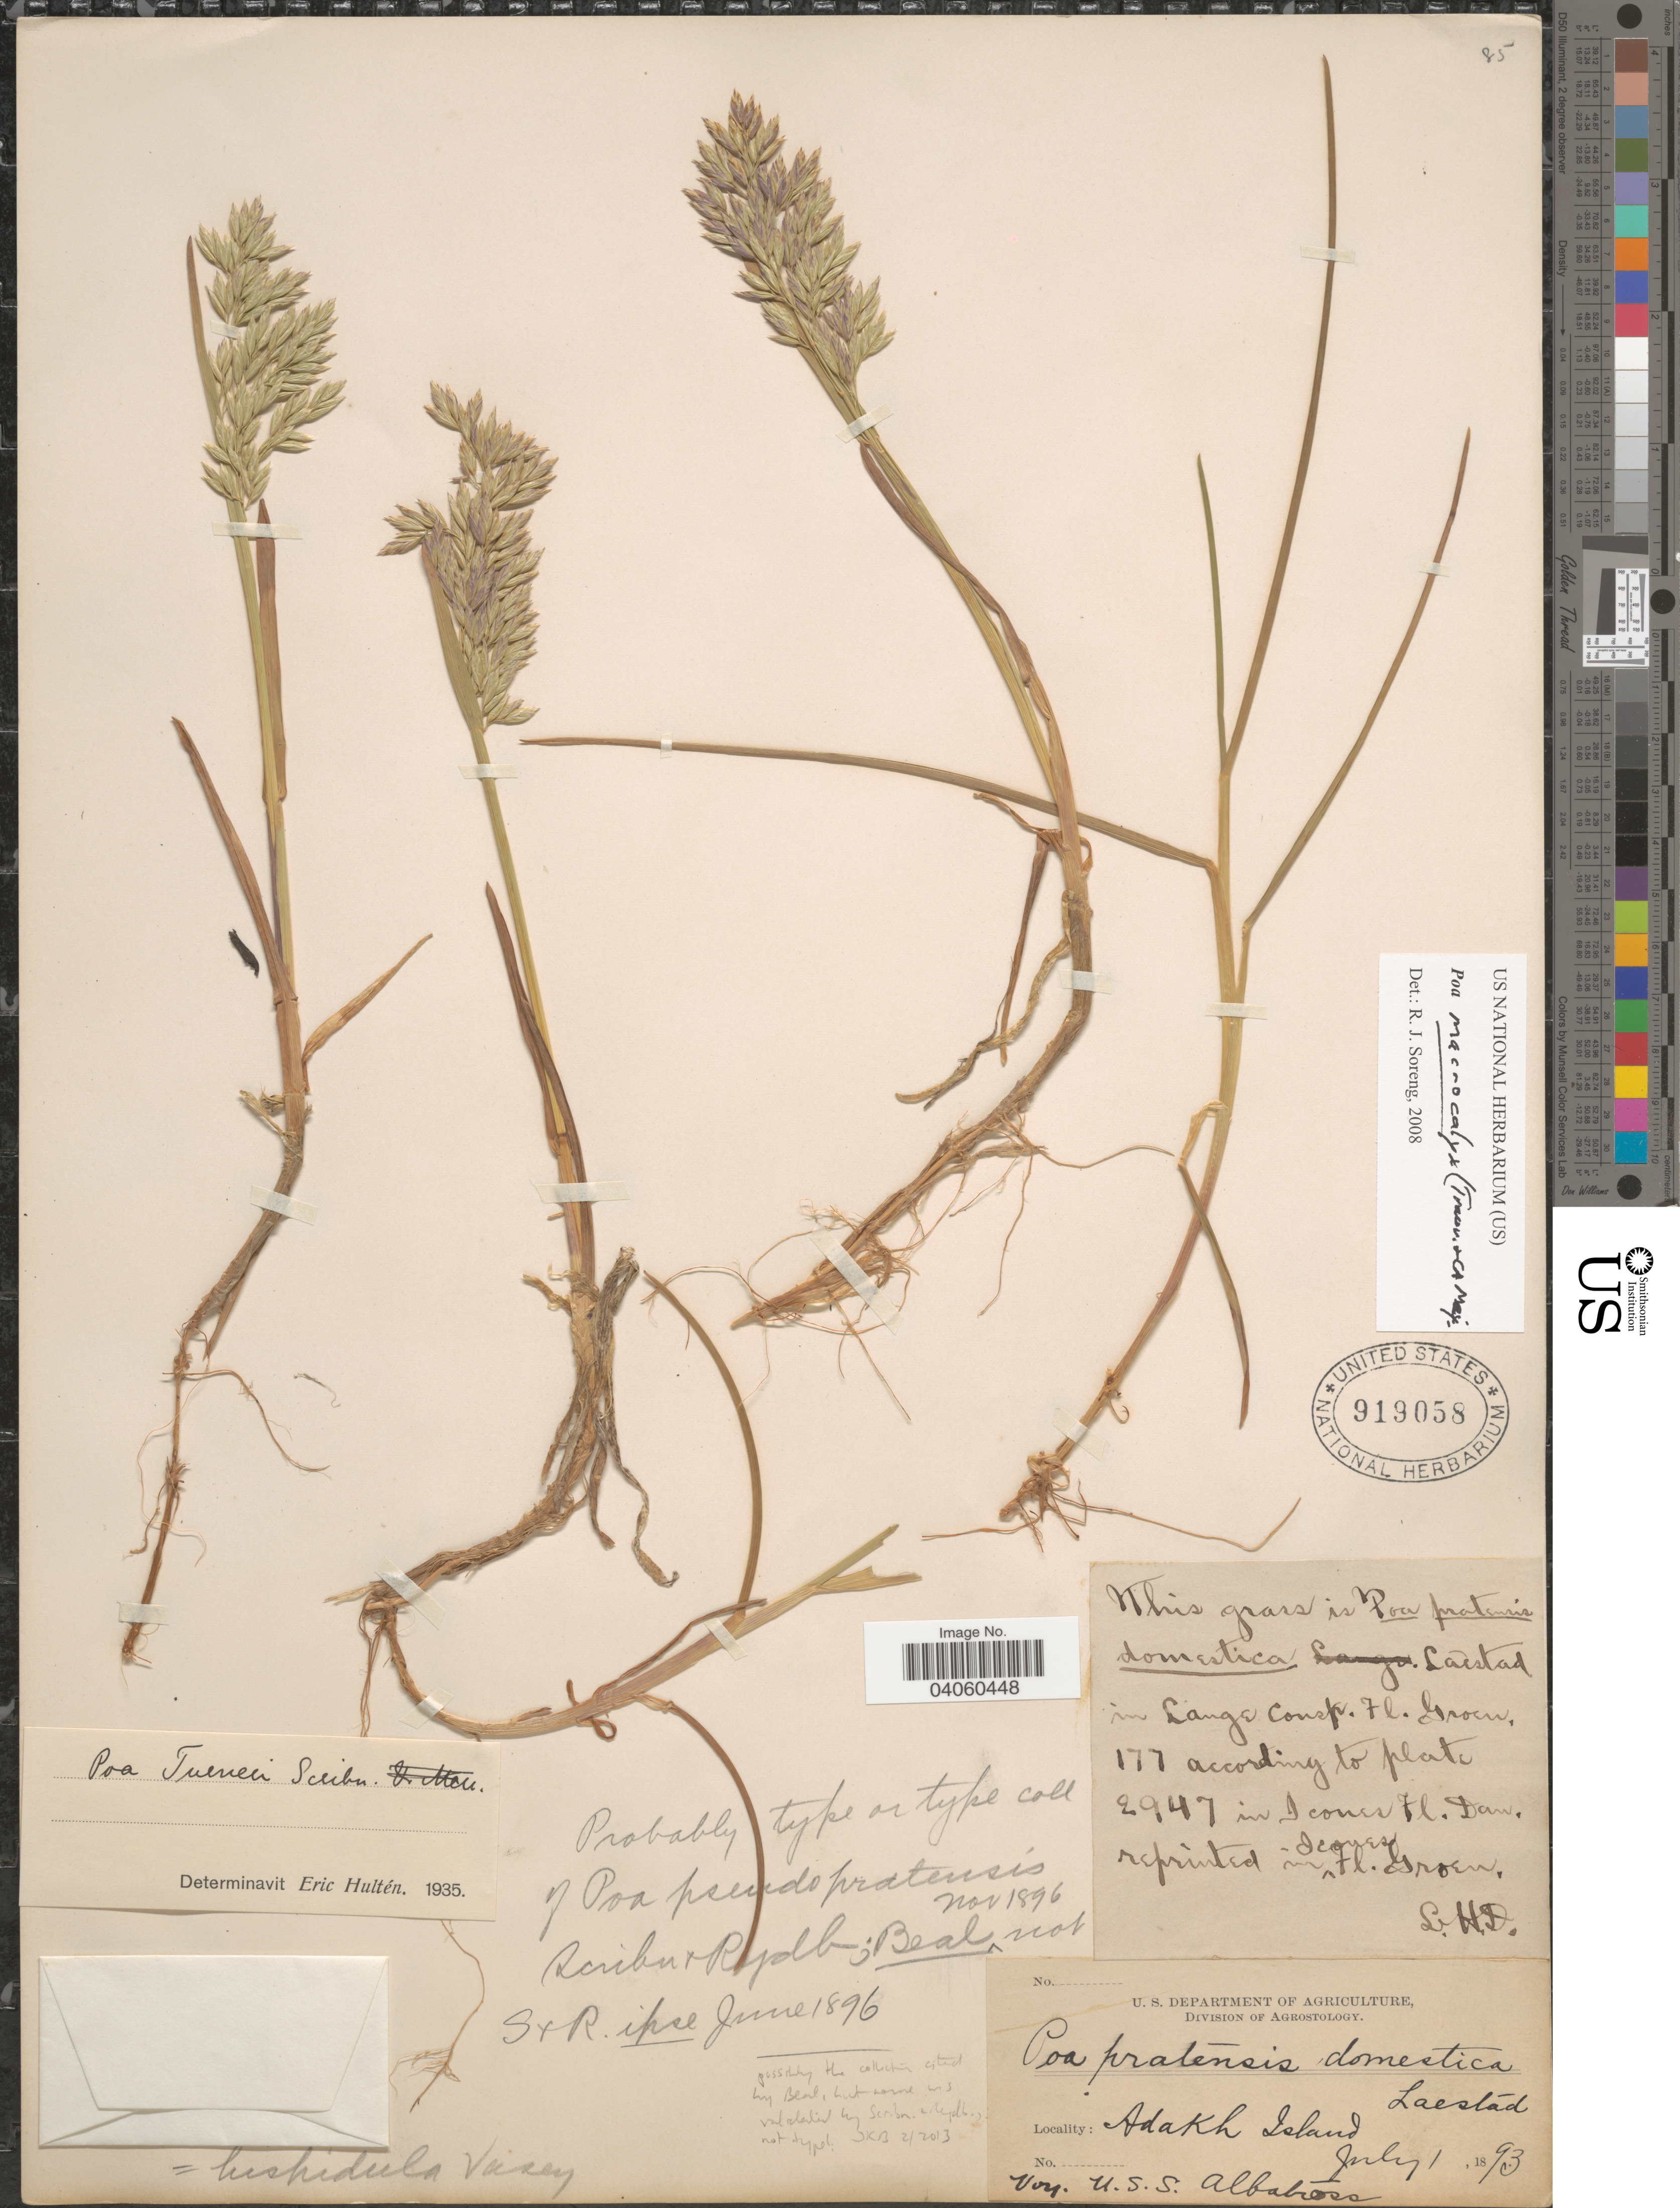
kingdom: Plantae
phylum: Tracheophyta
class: Liliopsida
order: Poales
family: Poaceae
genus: Poa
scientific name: Poa macrocalyx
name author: Trautv. & C.A. Mey.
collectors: L. H. D.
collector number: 177/2947?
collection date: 1893-07-01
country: United States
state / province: Alaska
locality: Adakh Island.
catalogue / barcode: US 919058